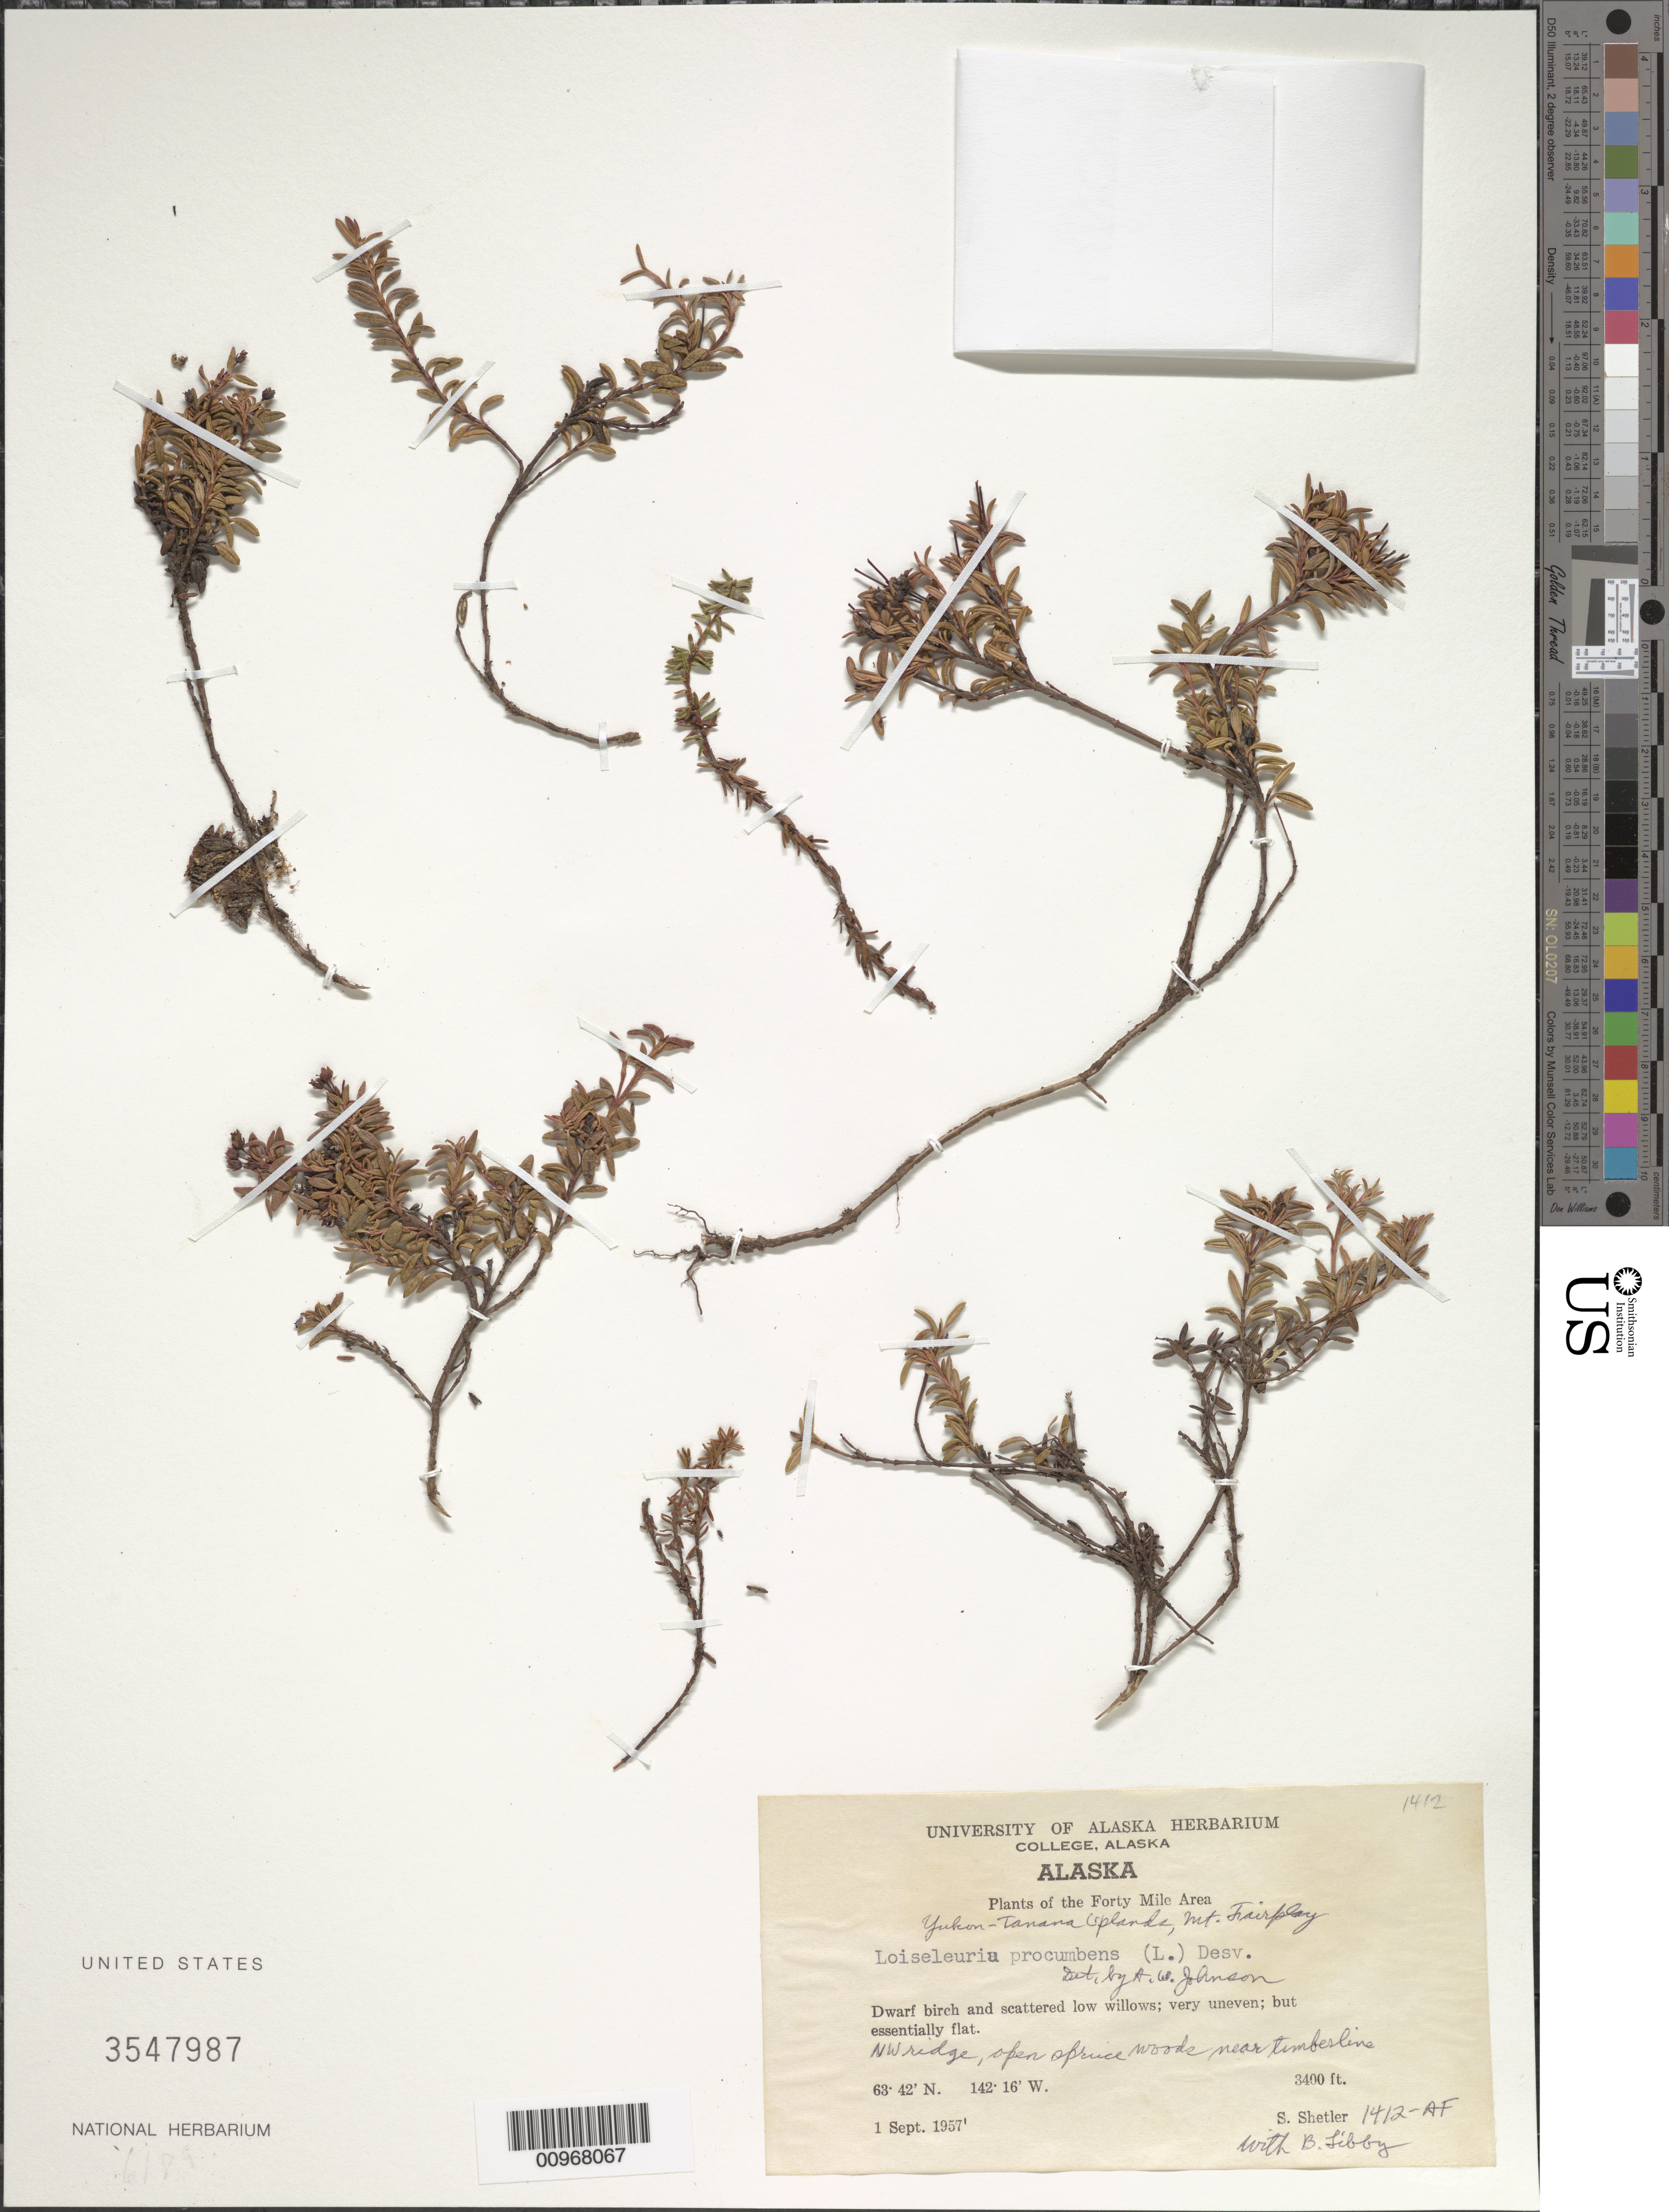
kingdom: Plantae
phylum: Tracheophyta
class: Magnoliopsida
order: Ericales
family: Ericaceae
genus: Loiseleuria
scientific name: Loiseleuria procumbens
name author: (L.) Desv.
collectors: S. Shetler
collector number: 1412-AF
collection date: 1957-09-01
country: United States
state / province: Alaska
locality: Forty Mile Area. Yukon-Tanana Uplands, Mt. Fairplay. NW ridge, open spruce woods near timberline.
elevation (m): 1036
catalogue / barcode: US 3547987